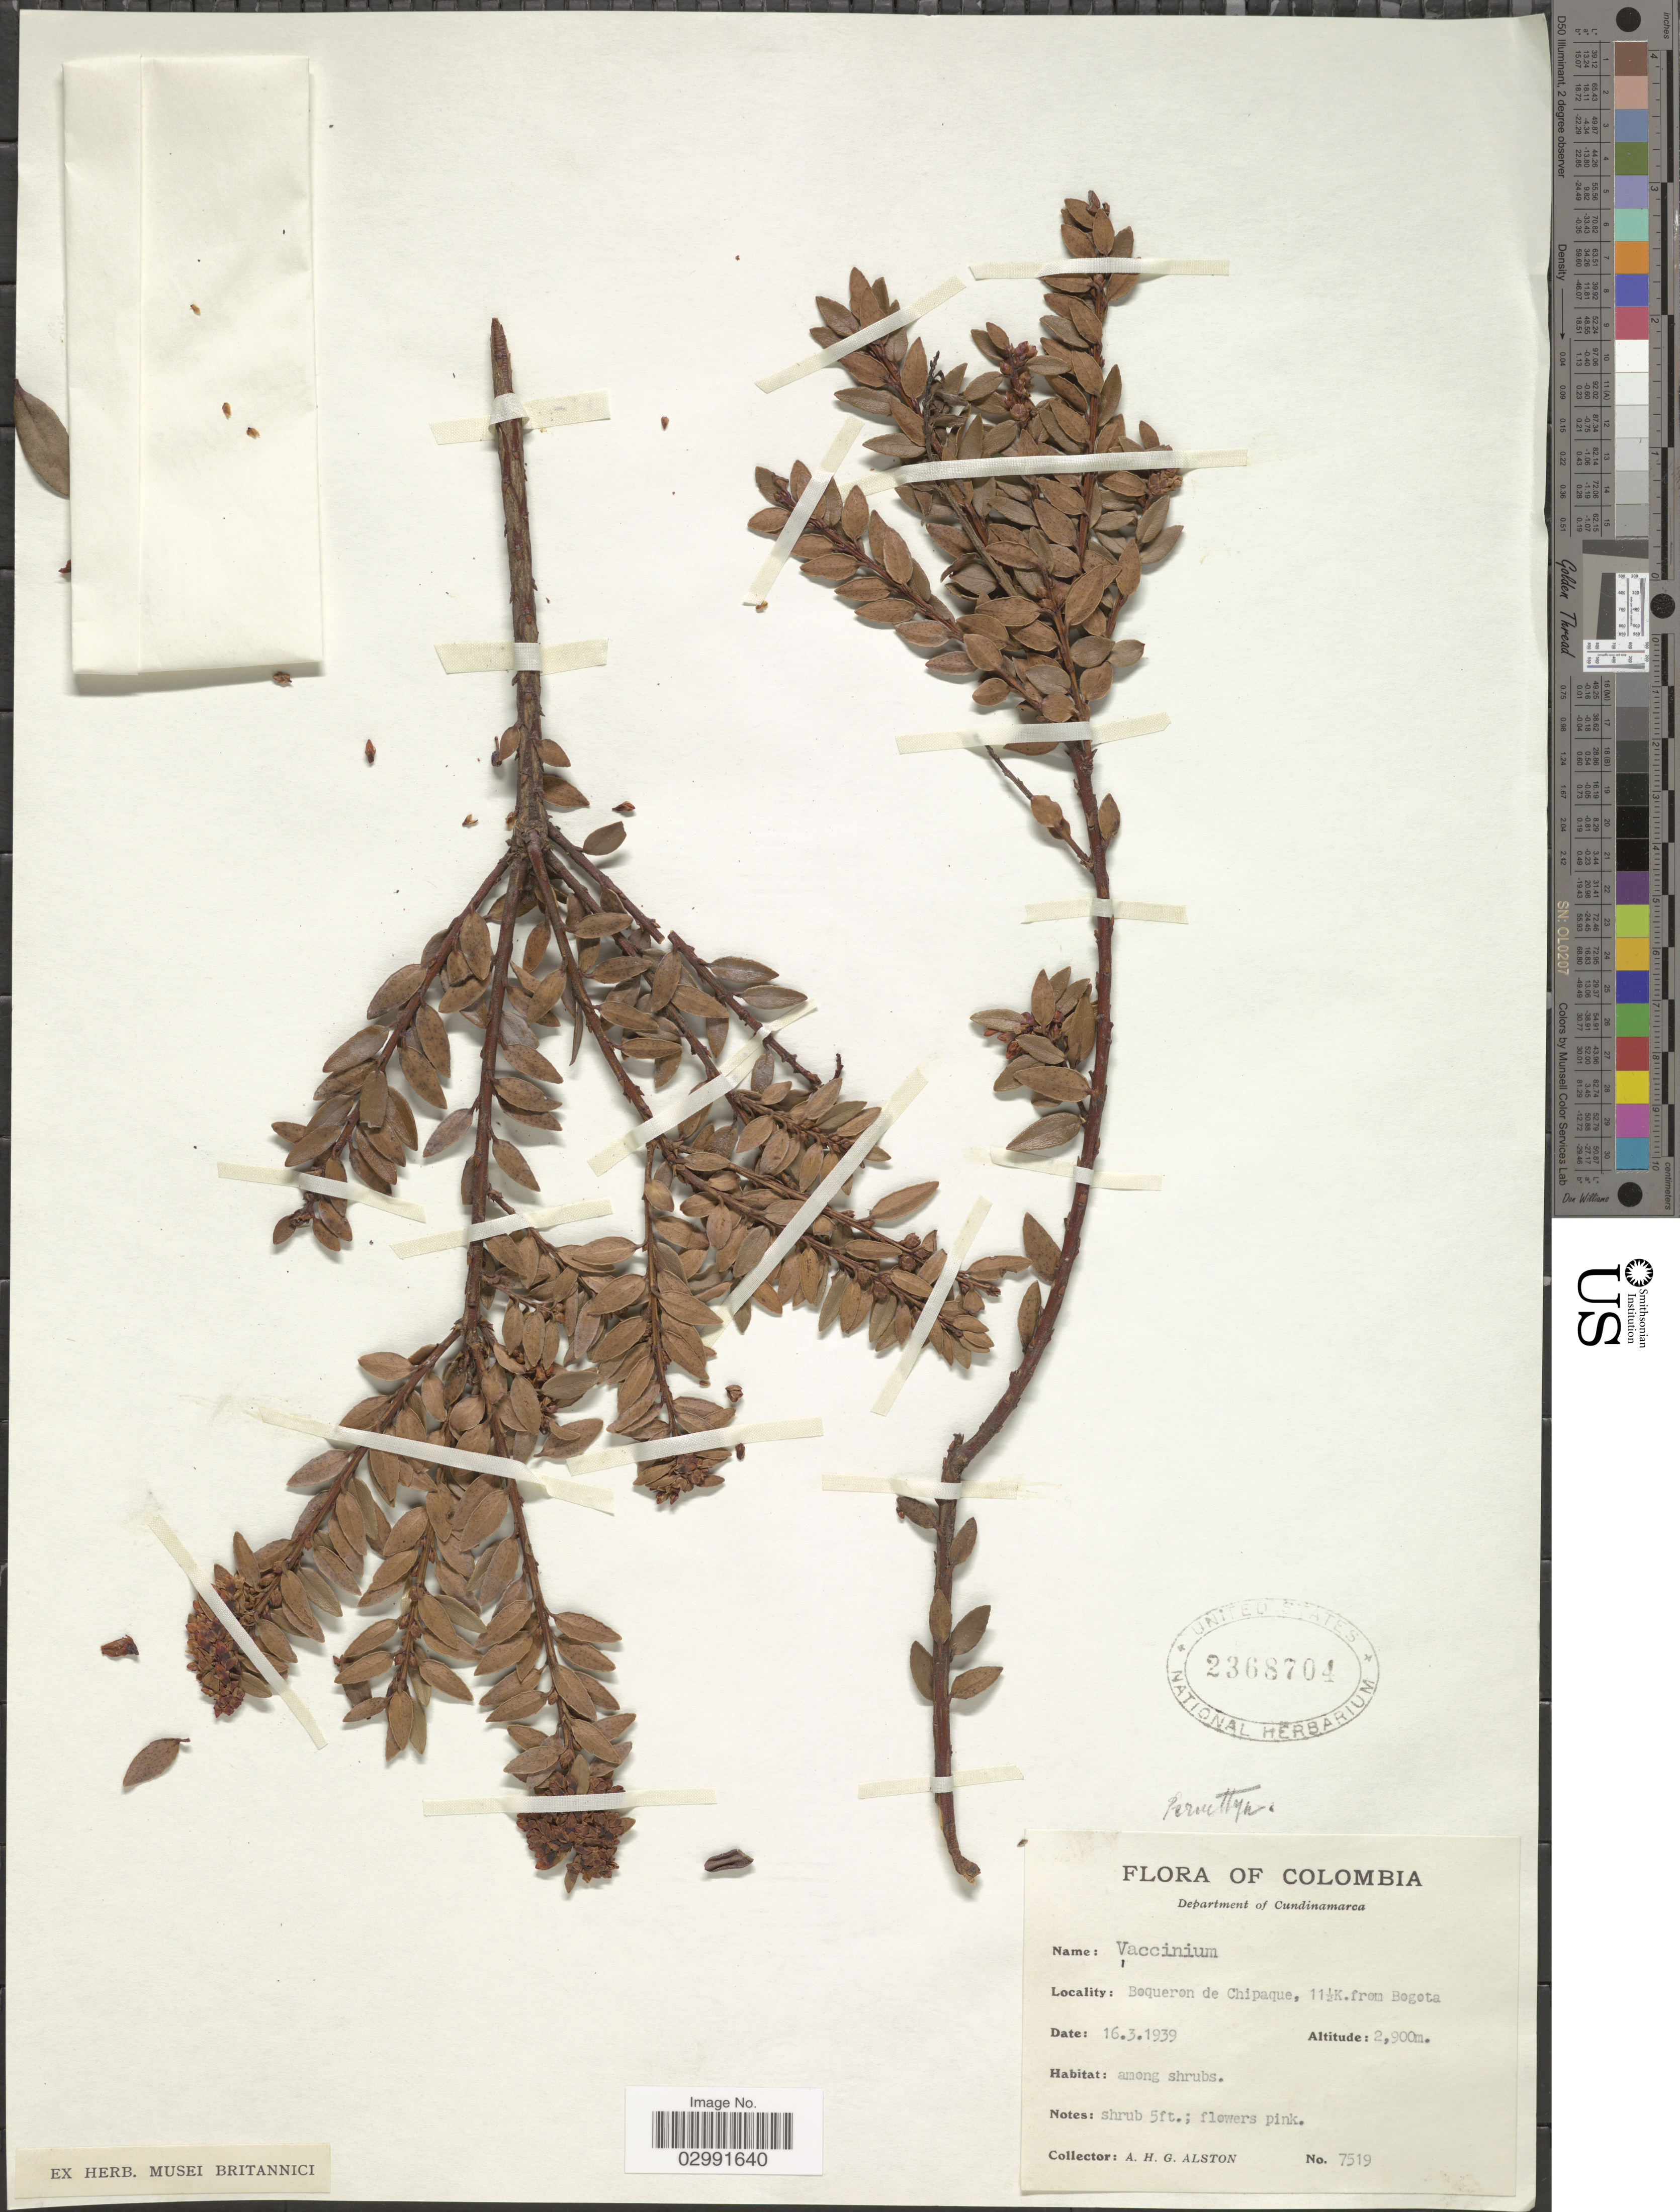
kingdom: Plantae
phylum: Tracheophyta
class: Magnoliopsida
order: Ericales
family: Ericaceae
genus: Vaccinium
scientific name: Vaccinium sp.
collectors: A. H. Alston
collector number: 7519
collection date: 1939-03-16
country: Colombia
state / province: Cundinamarca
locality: Department of Cundinamarca. Boqueron de Chipaque, 11½K. from Bogota.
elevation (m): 2900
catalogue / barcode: US 2368704